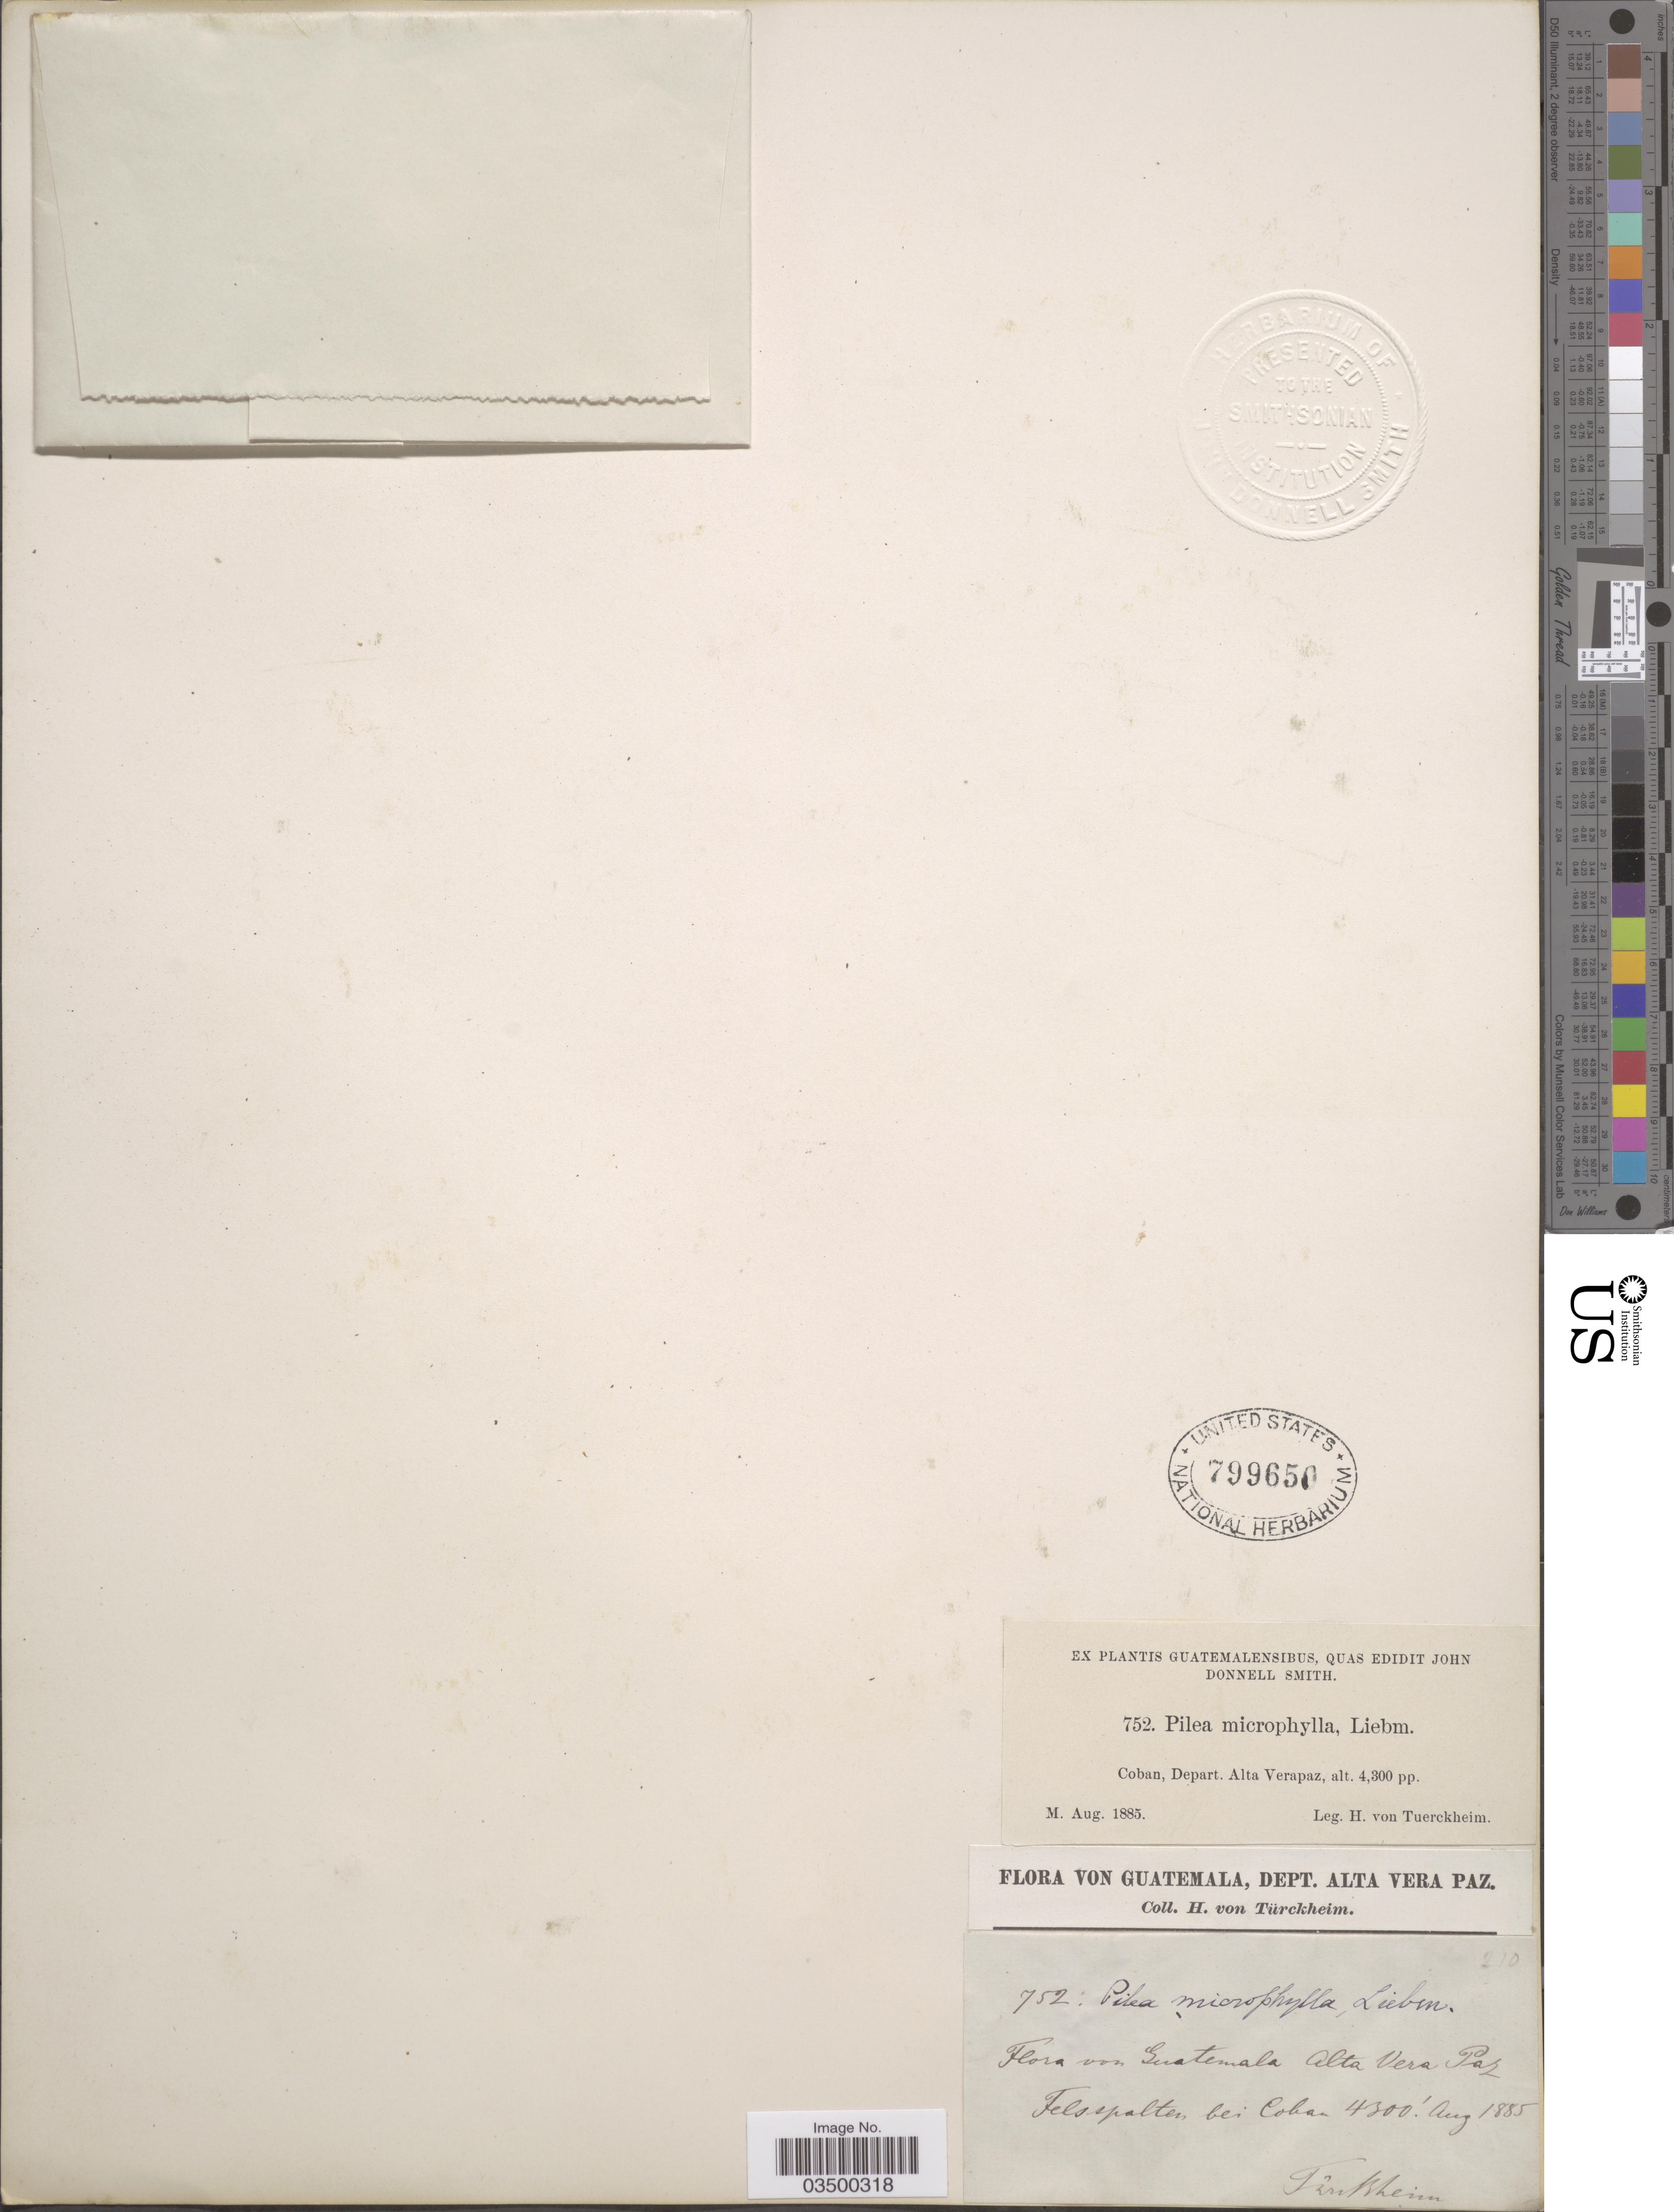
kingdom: Plantae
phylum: Tracheophyta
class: Magnoliopsida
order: Rosales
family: Urticaceae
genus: Pilea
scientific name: Pilea microphylla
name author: (L.) Liebm.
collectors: H. von Türckheim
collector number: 752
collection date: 1885-08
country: Guatemala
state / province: Alta Verapaz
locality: Felsspalten bei Coban, Depart. Alta Verapaz.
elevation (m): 1311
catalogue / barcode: US 799650